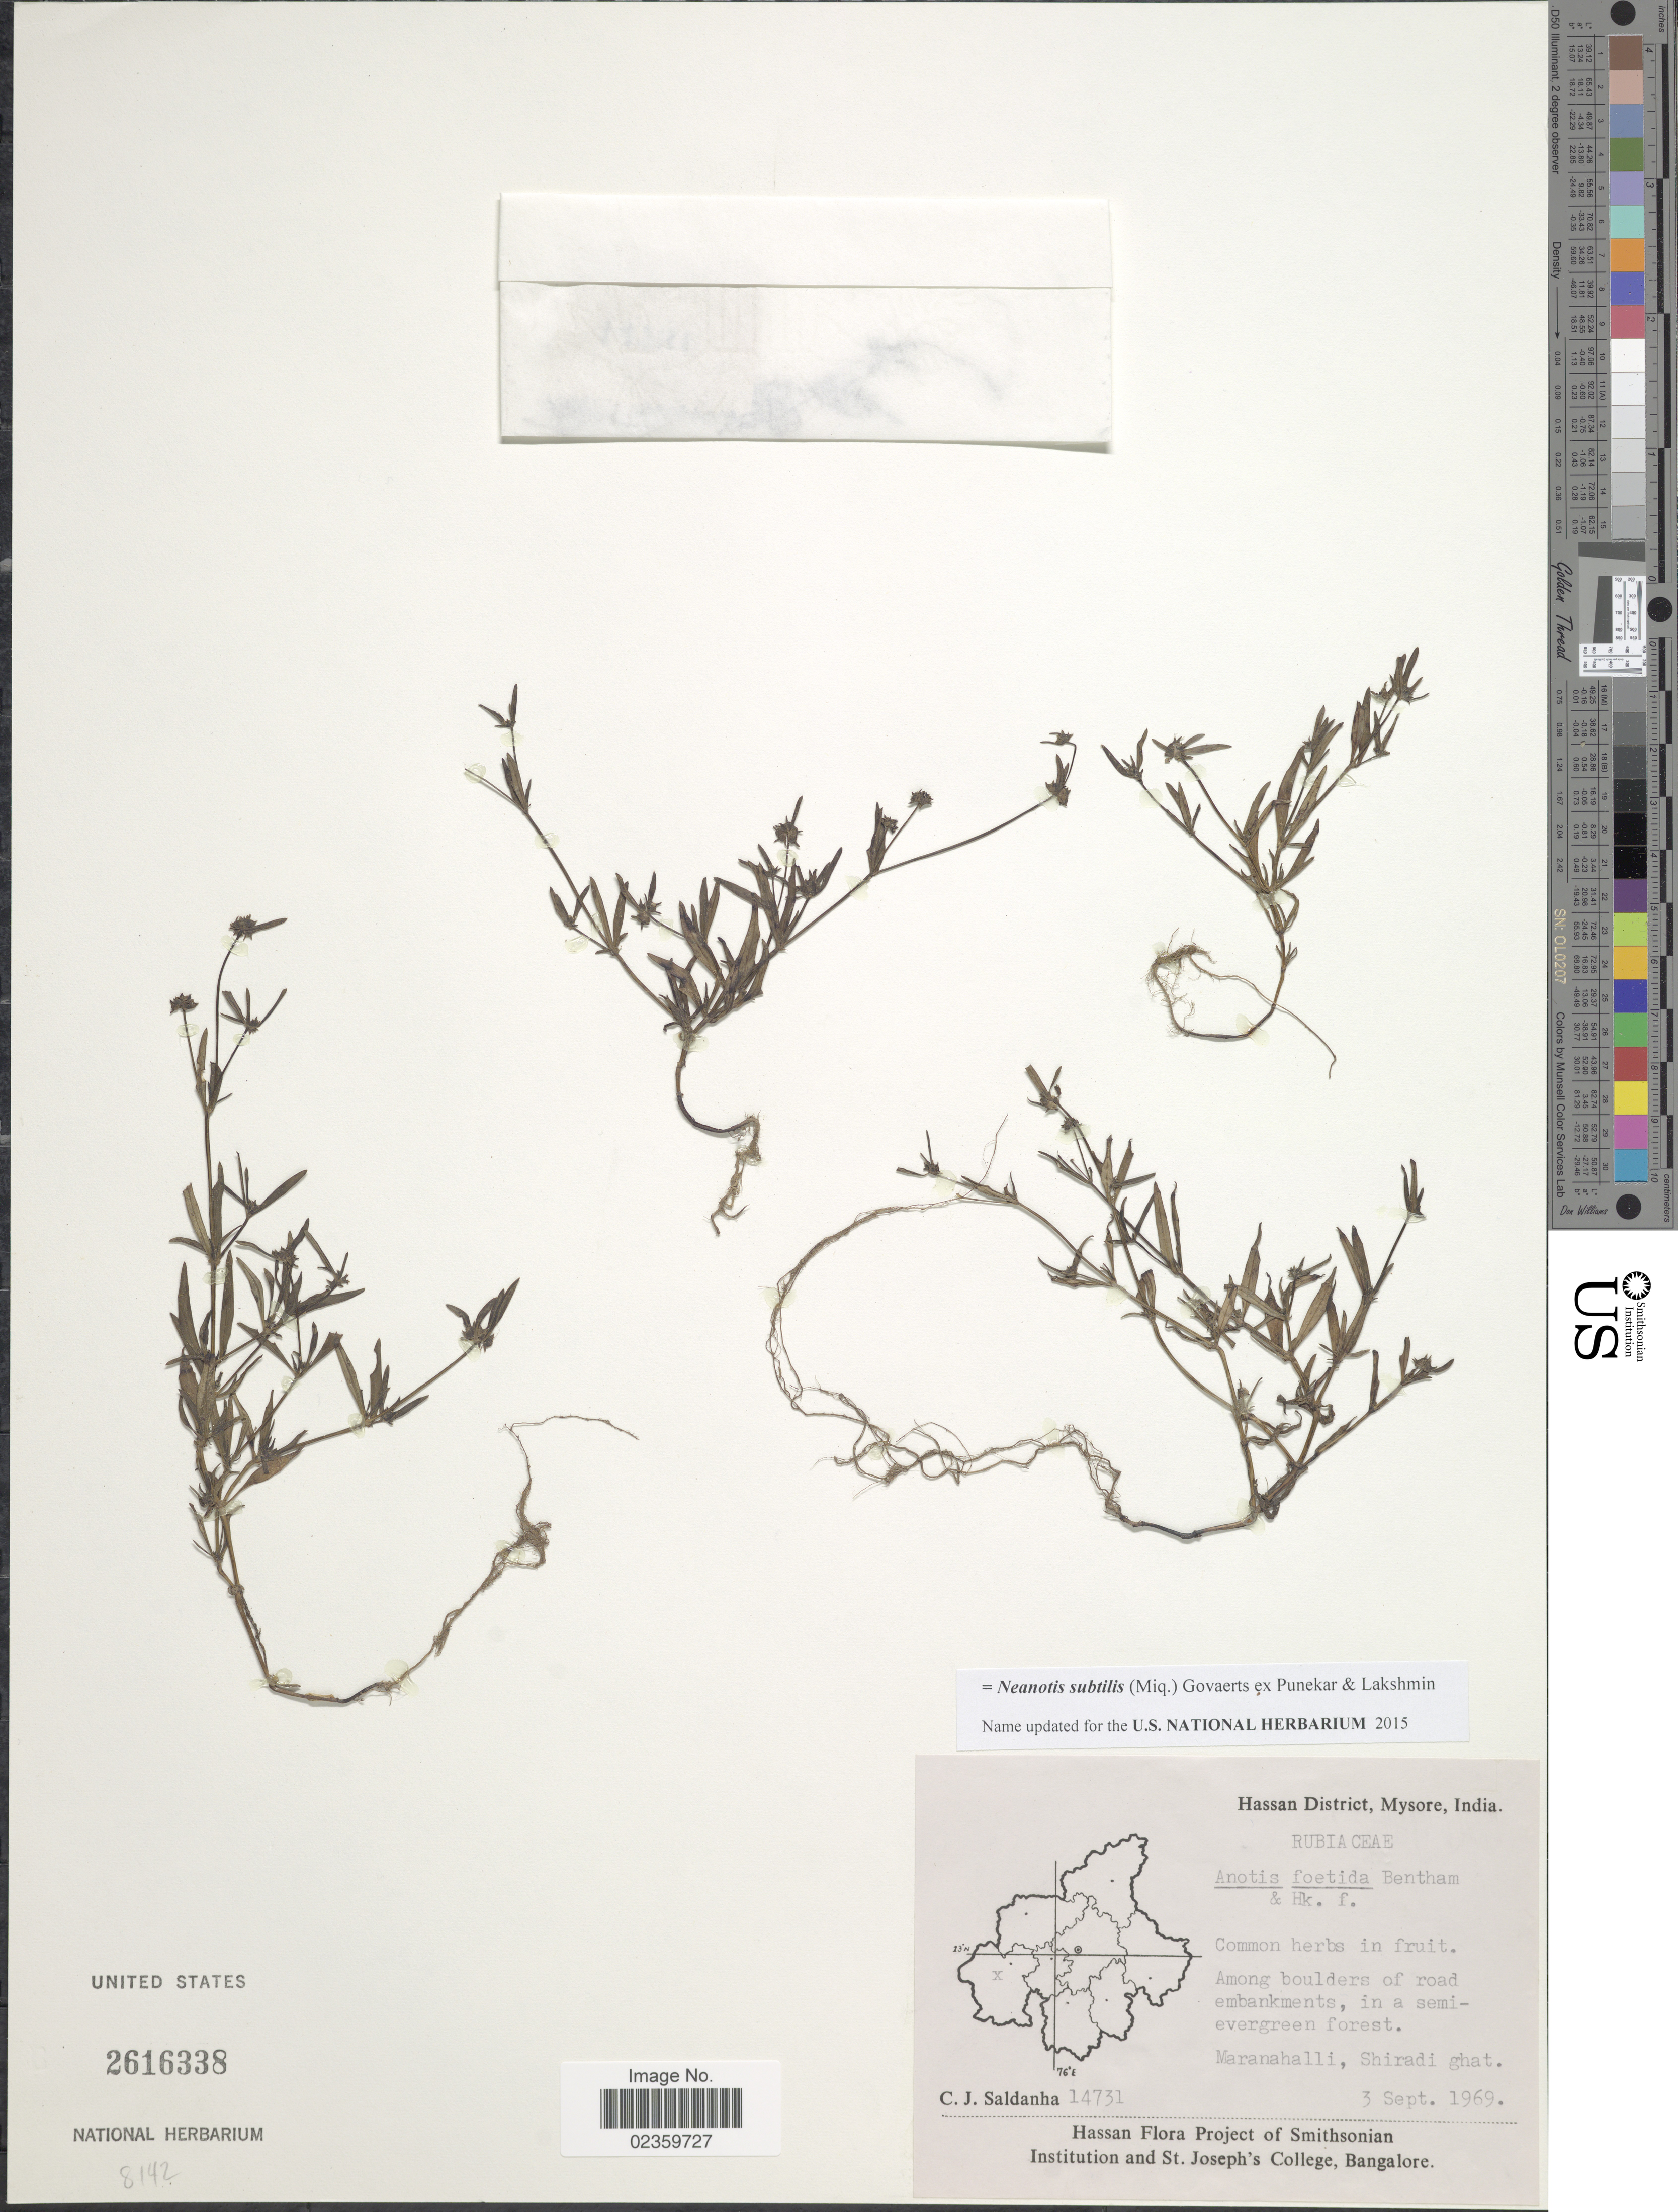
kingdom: Plantae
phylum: Tracheophyta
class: Magnoliopsida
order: Gentianales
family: Rubiaceae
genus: Neanotis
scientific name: Neanotis subtilis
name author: (Miq.) Govaerts ex Punekar & Lakshmin.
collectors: C. J. Saldanha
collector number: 14731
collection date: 1969-09-03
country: India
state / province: Karnataka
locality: Hassan District, Mysore, Maranahalli, Shiradi ghat.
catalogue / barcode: US 2616338